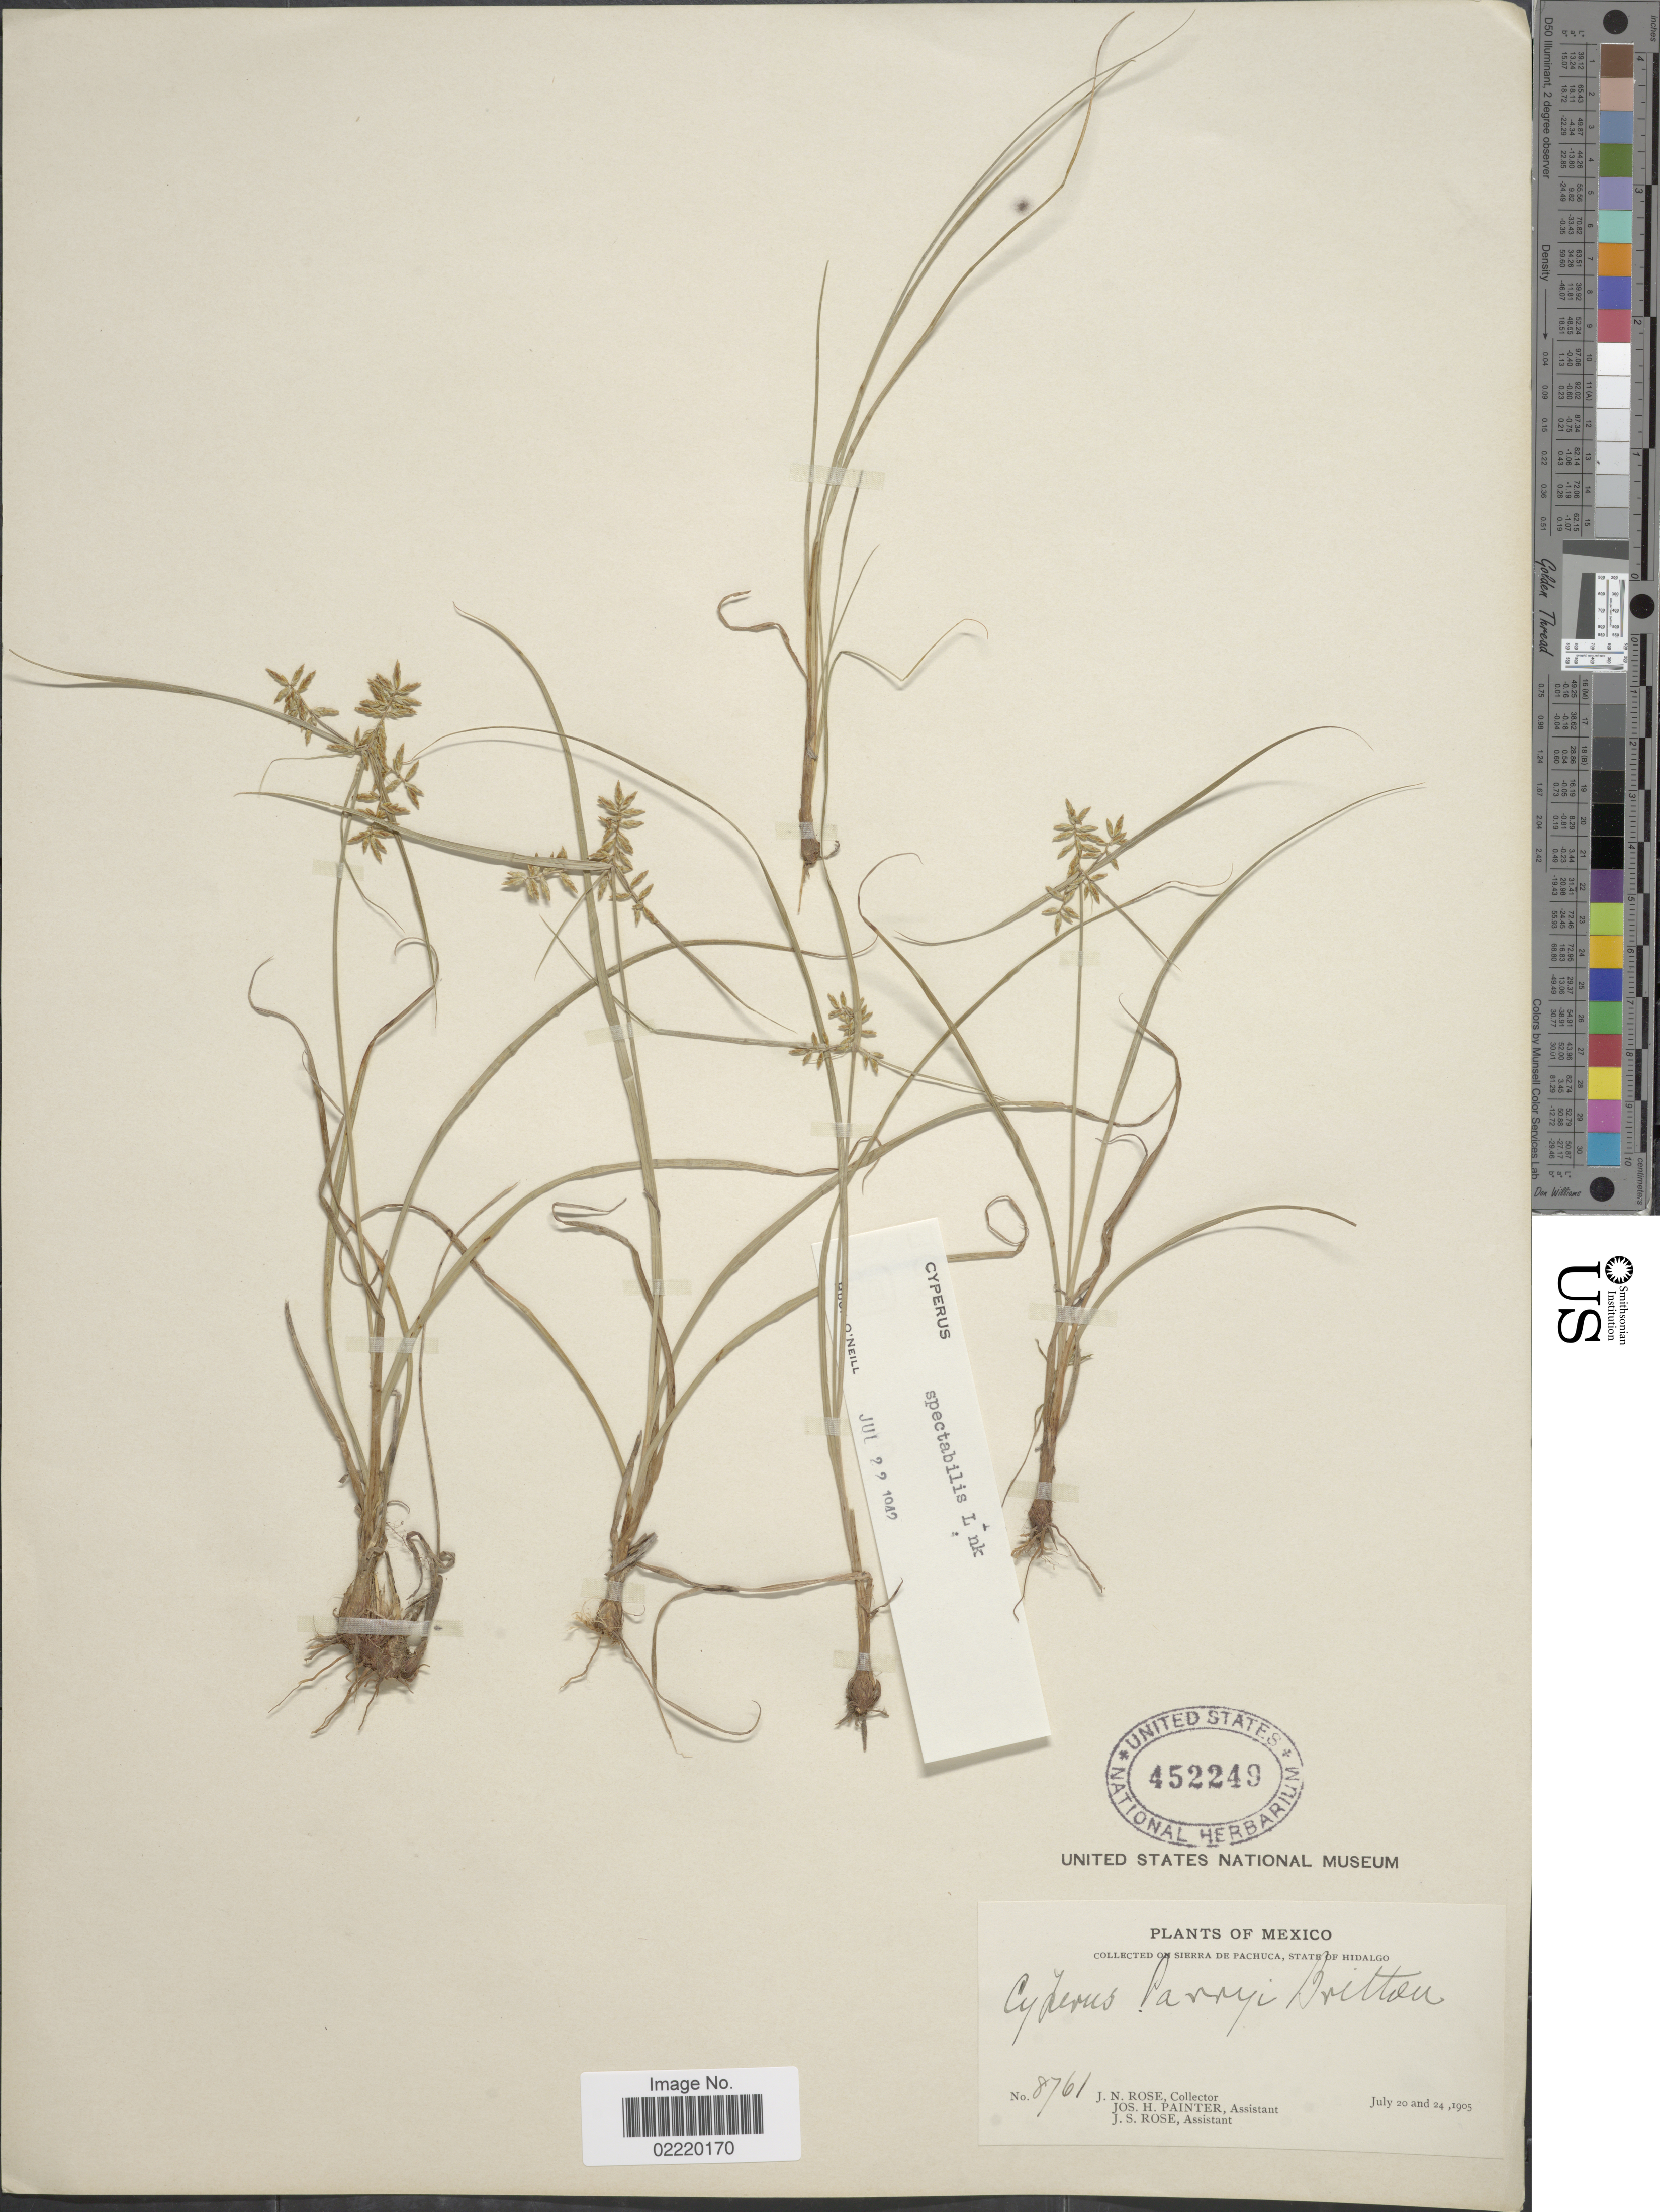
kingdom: Plantae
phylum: Tracheophyta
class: Liliopsida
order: Poales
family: Cyperaceae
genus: Cyperus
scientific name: Cyperus spectabilis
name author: Link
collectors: J. N. Rose, J. H. Painter & J. S. Rose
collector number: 8761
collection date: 1905-07-20/1905-07-24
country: Mexico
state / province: Hidalgo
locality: On Sierra de Pachuca.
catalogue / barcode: US 452249